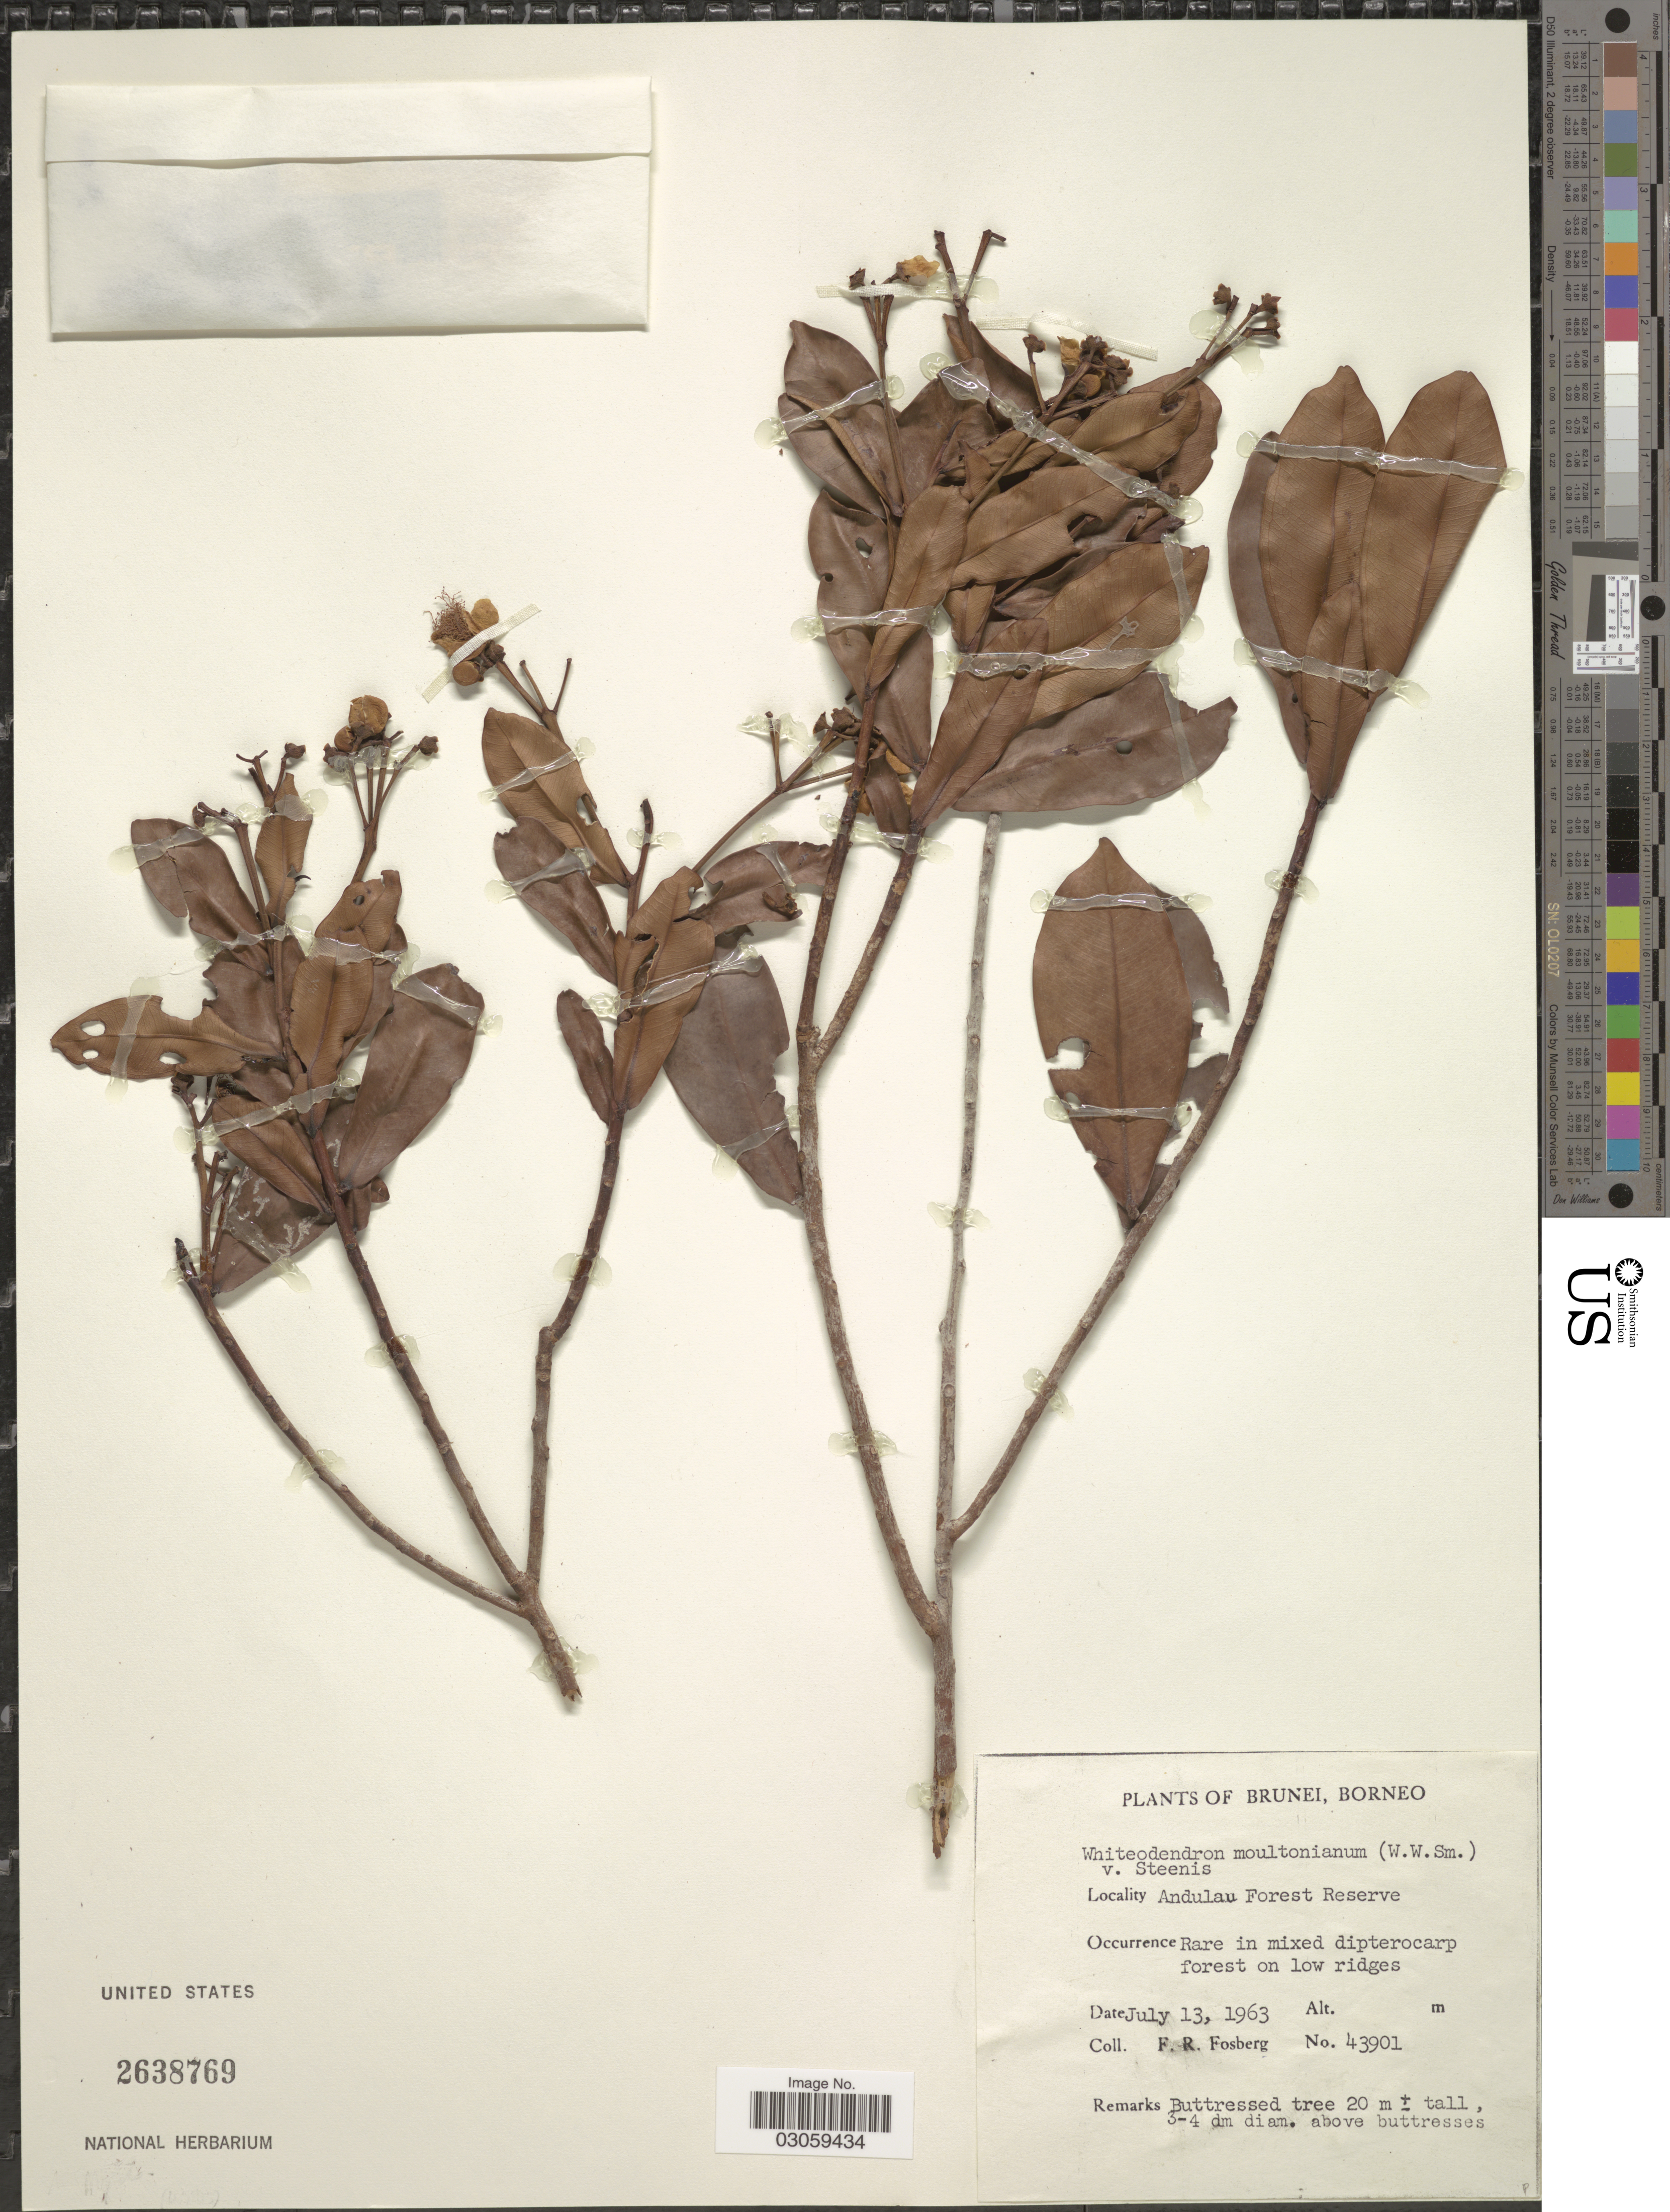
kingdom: Plantae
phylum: Tracheophyta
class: Magnoliopsida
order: Myrtales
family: Myrtaceae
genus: Whiteodendron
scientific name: Whiteodendron moultonianum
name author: (W.W. Sm.) Steenis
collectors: F. R. Fosberg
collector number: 43901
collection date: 1963-07-13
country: Brunei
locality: Borneo. Andulau Forest Reserve.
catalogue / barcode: US 2638769